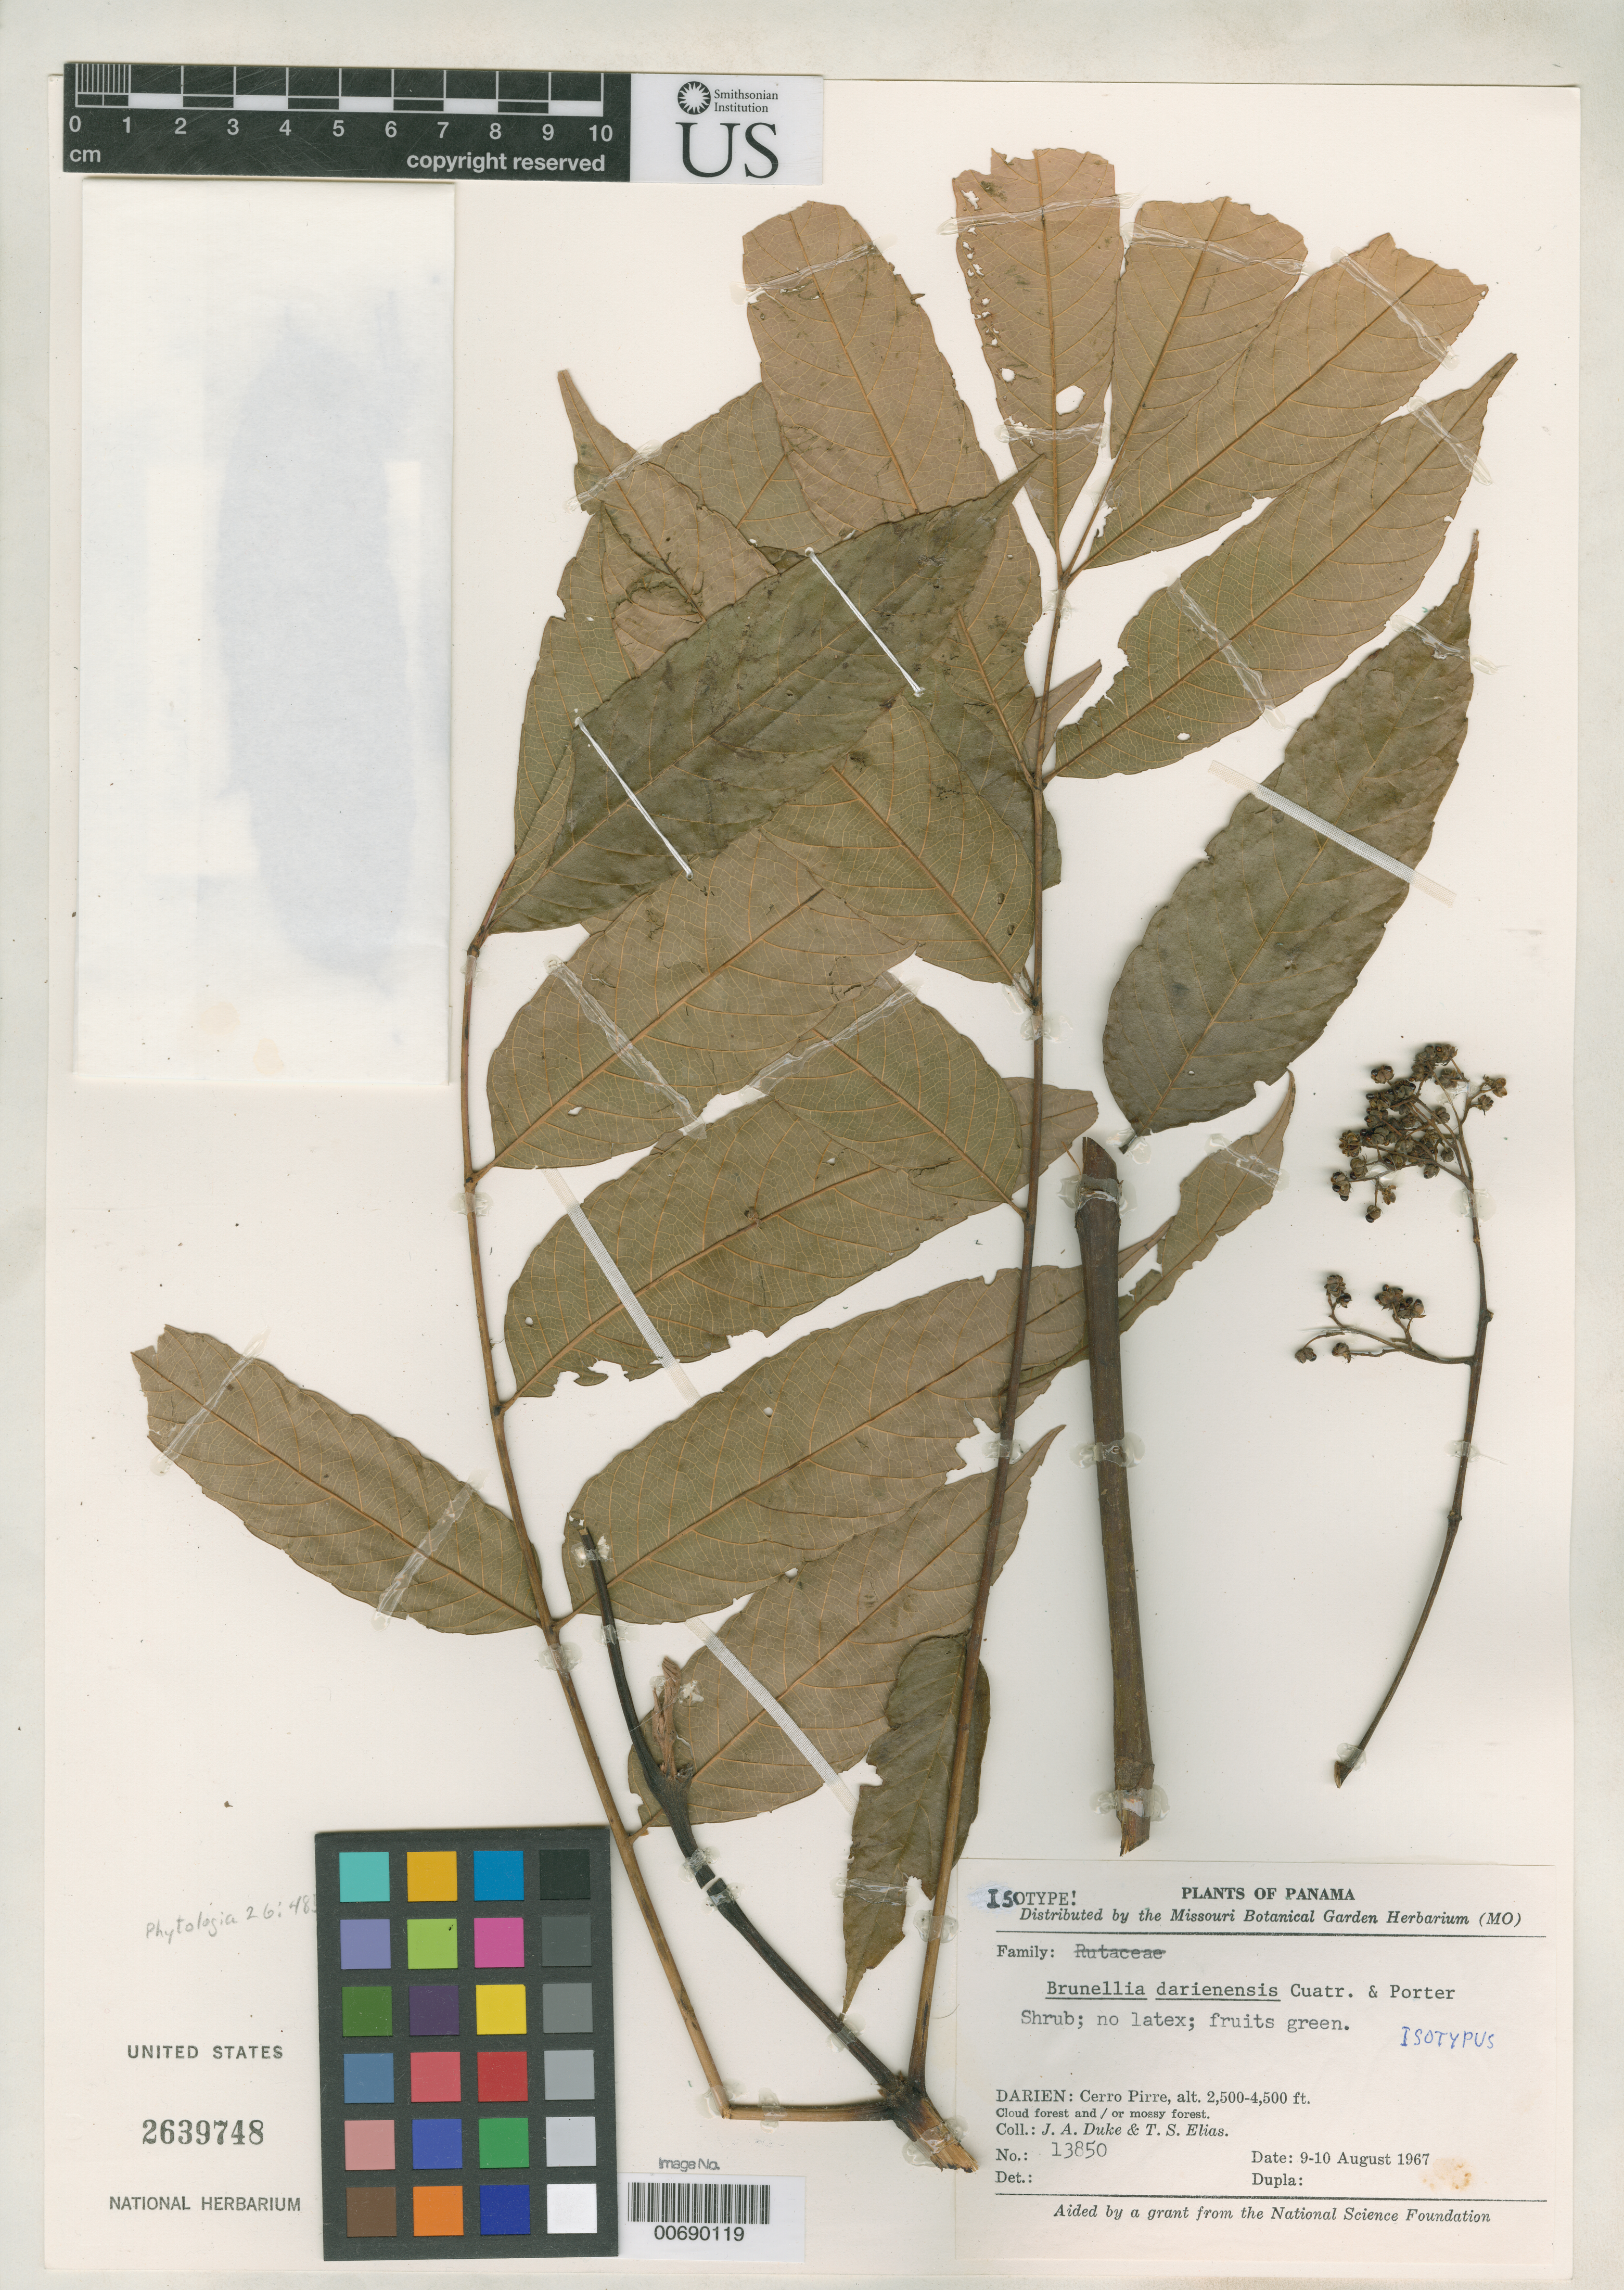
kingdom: Plantae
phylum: Tracheophyta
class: Magnoliopsida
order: Oxalidales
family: Brunelliaceae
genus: Brunellia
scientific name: Brunellia darienensis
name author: Cuatrec. & D.M. Porter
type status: Isotype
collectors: J. A. Duke & T. S. Elias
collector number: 13850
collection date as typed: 09 Aug 1967 to 10 Aug 1967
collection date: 1967-08-09/1967-08-10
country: Panama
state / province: Darién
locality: Cerro Pirre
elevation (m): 762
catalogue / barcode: US 2639748